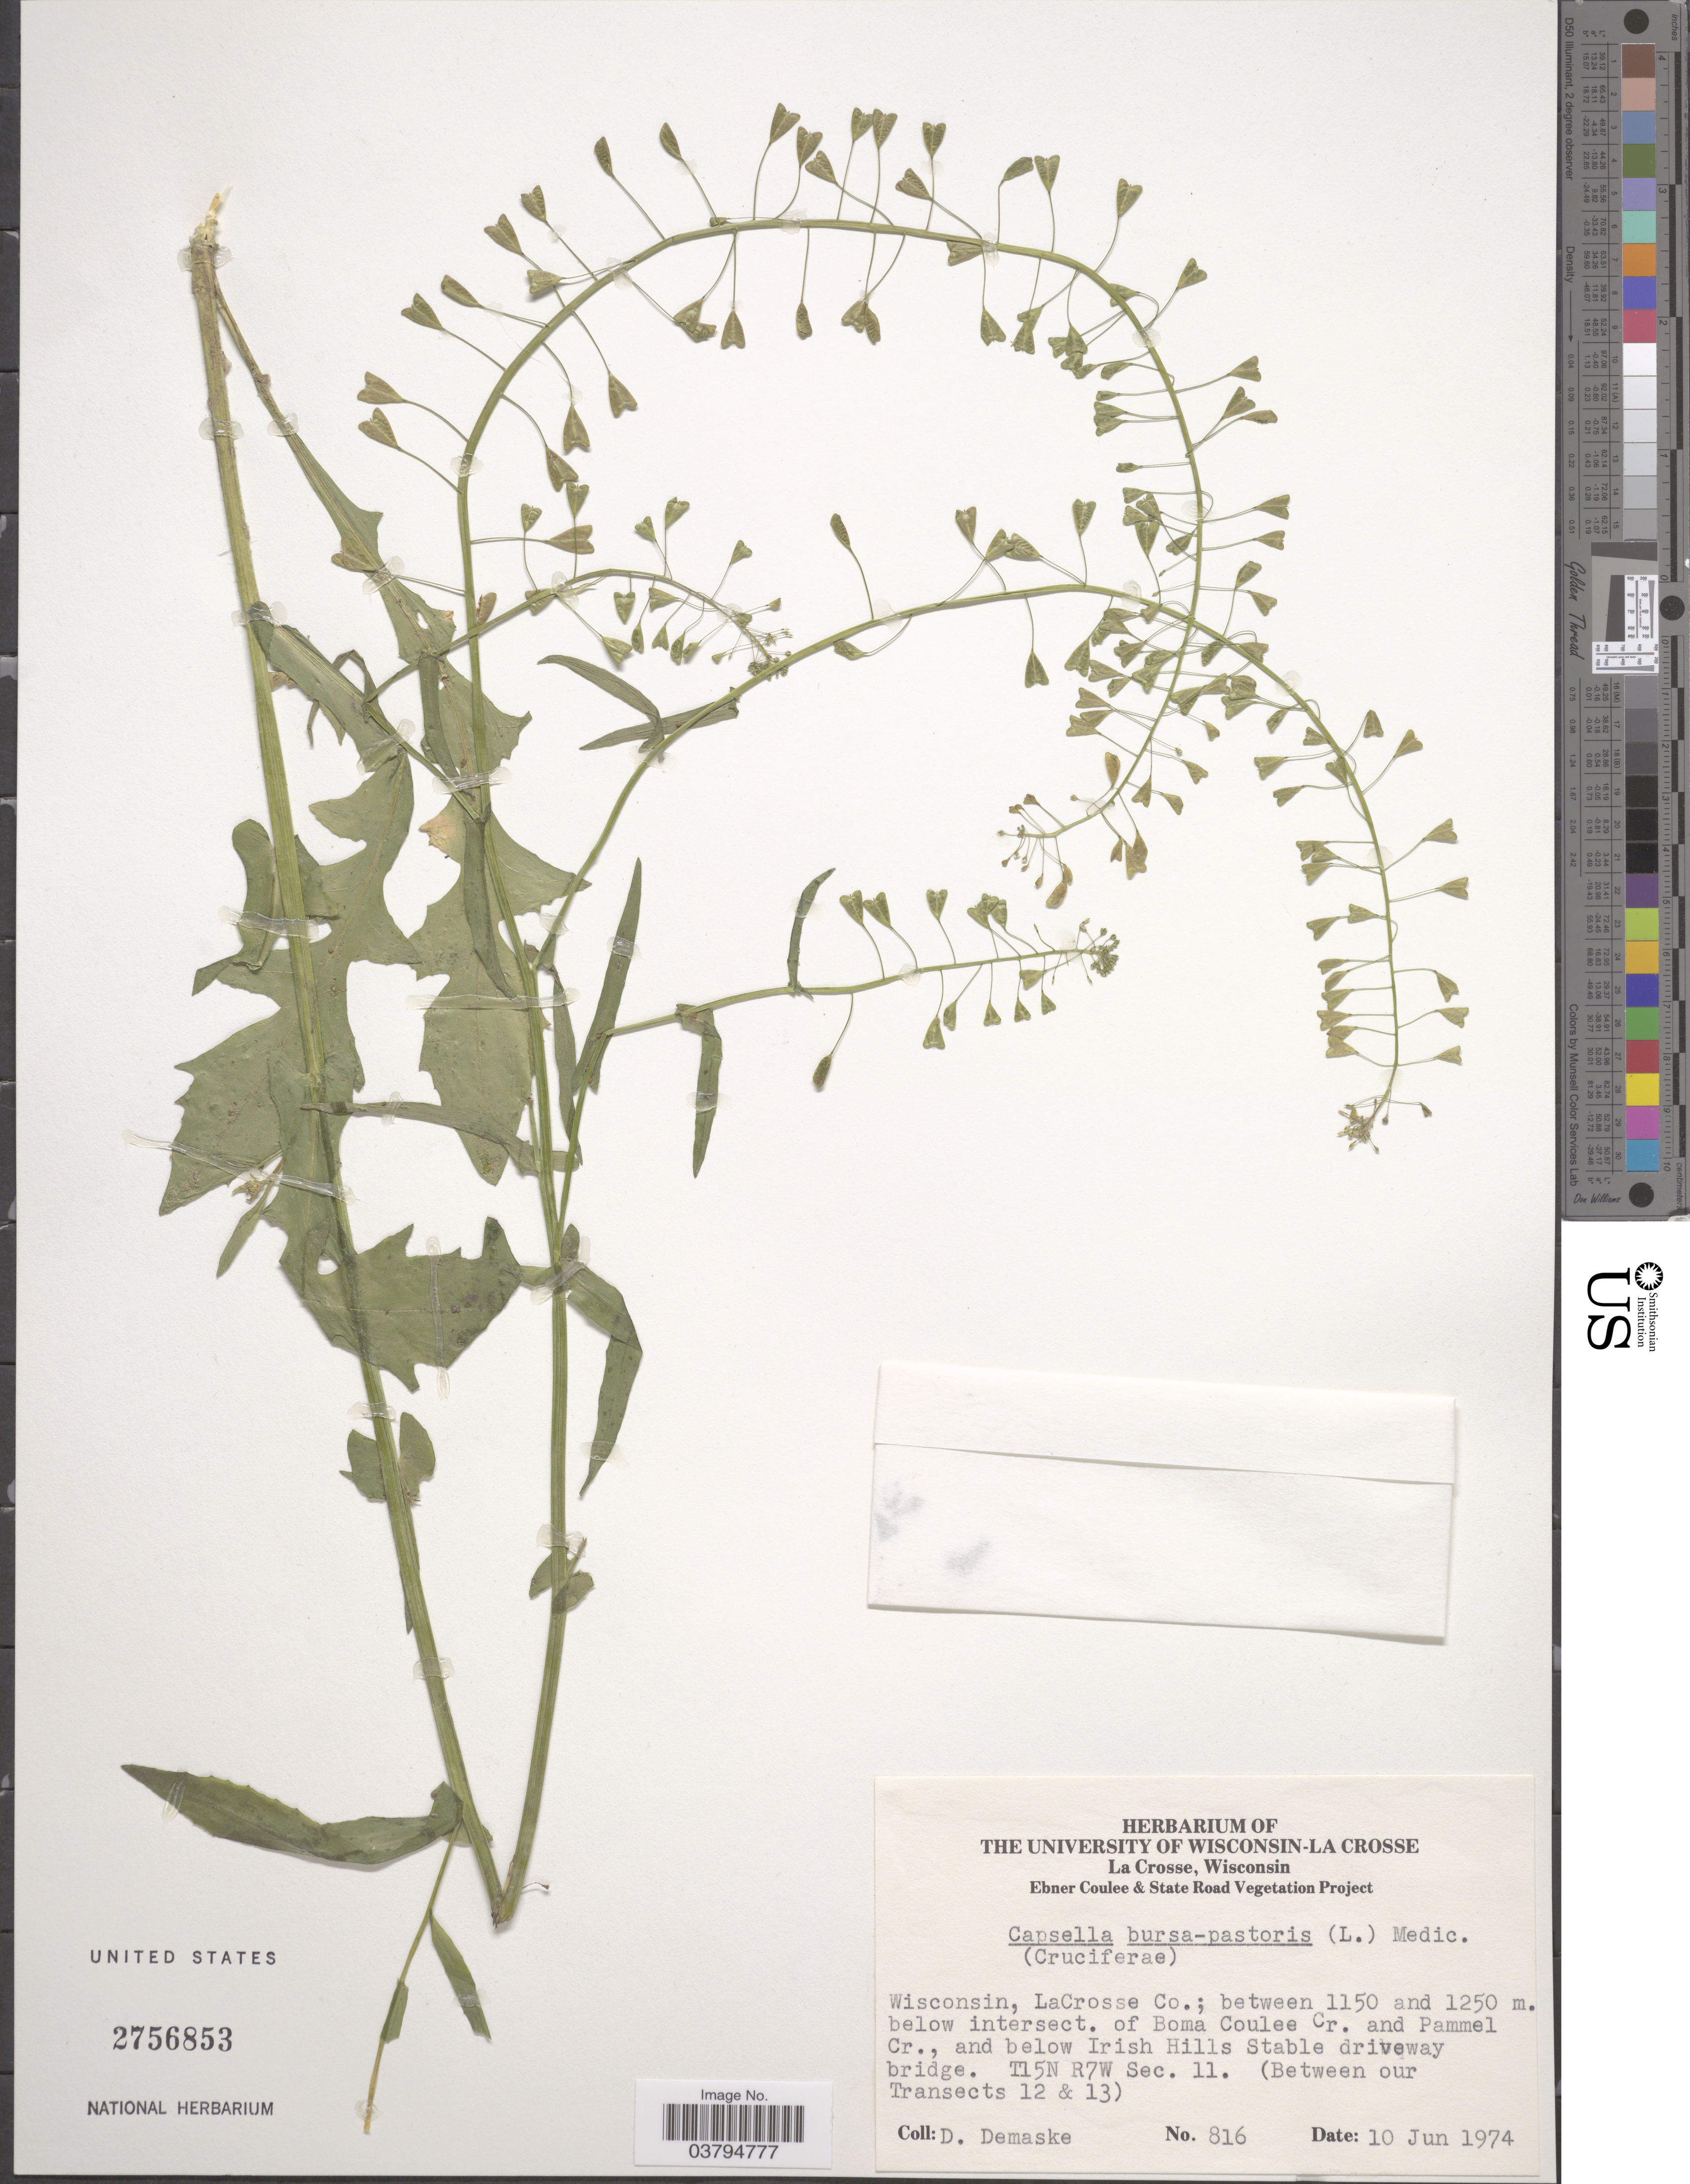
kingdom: Plantae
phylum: Tracheophyta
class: Magnoliopsida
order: Brassicales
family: Brassicaceae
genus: Capsella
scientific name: Capsella bursa-pastoris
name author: (L.) Medik.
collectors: D. Demaske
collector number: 816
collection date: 1974-06-10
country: United States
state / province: Wisconsin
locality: LaCrosse Co.; between 1150 and 1250 m. below intersect. of Boma Coulee Cr. and Pammel Cr., and below Irish Hills Stable driveway bridge. T15N R7W Sec. 11. (Between our Transects 12 & 13).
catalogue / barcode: US 2756853